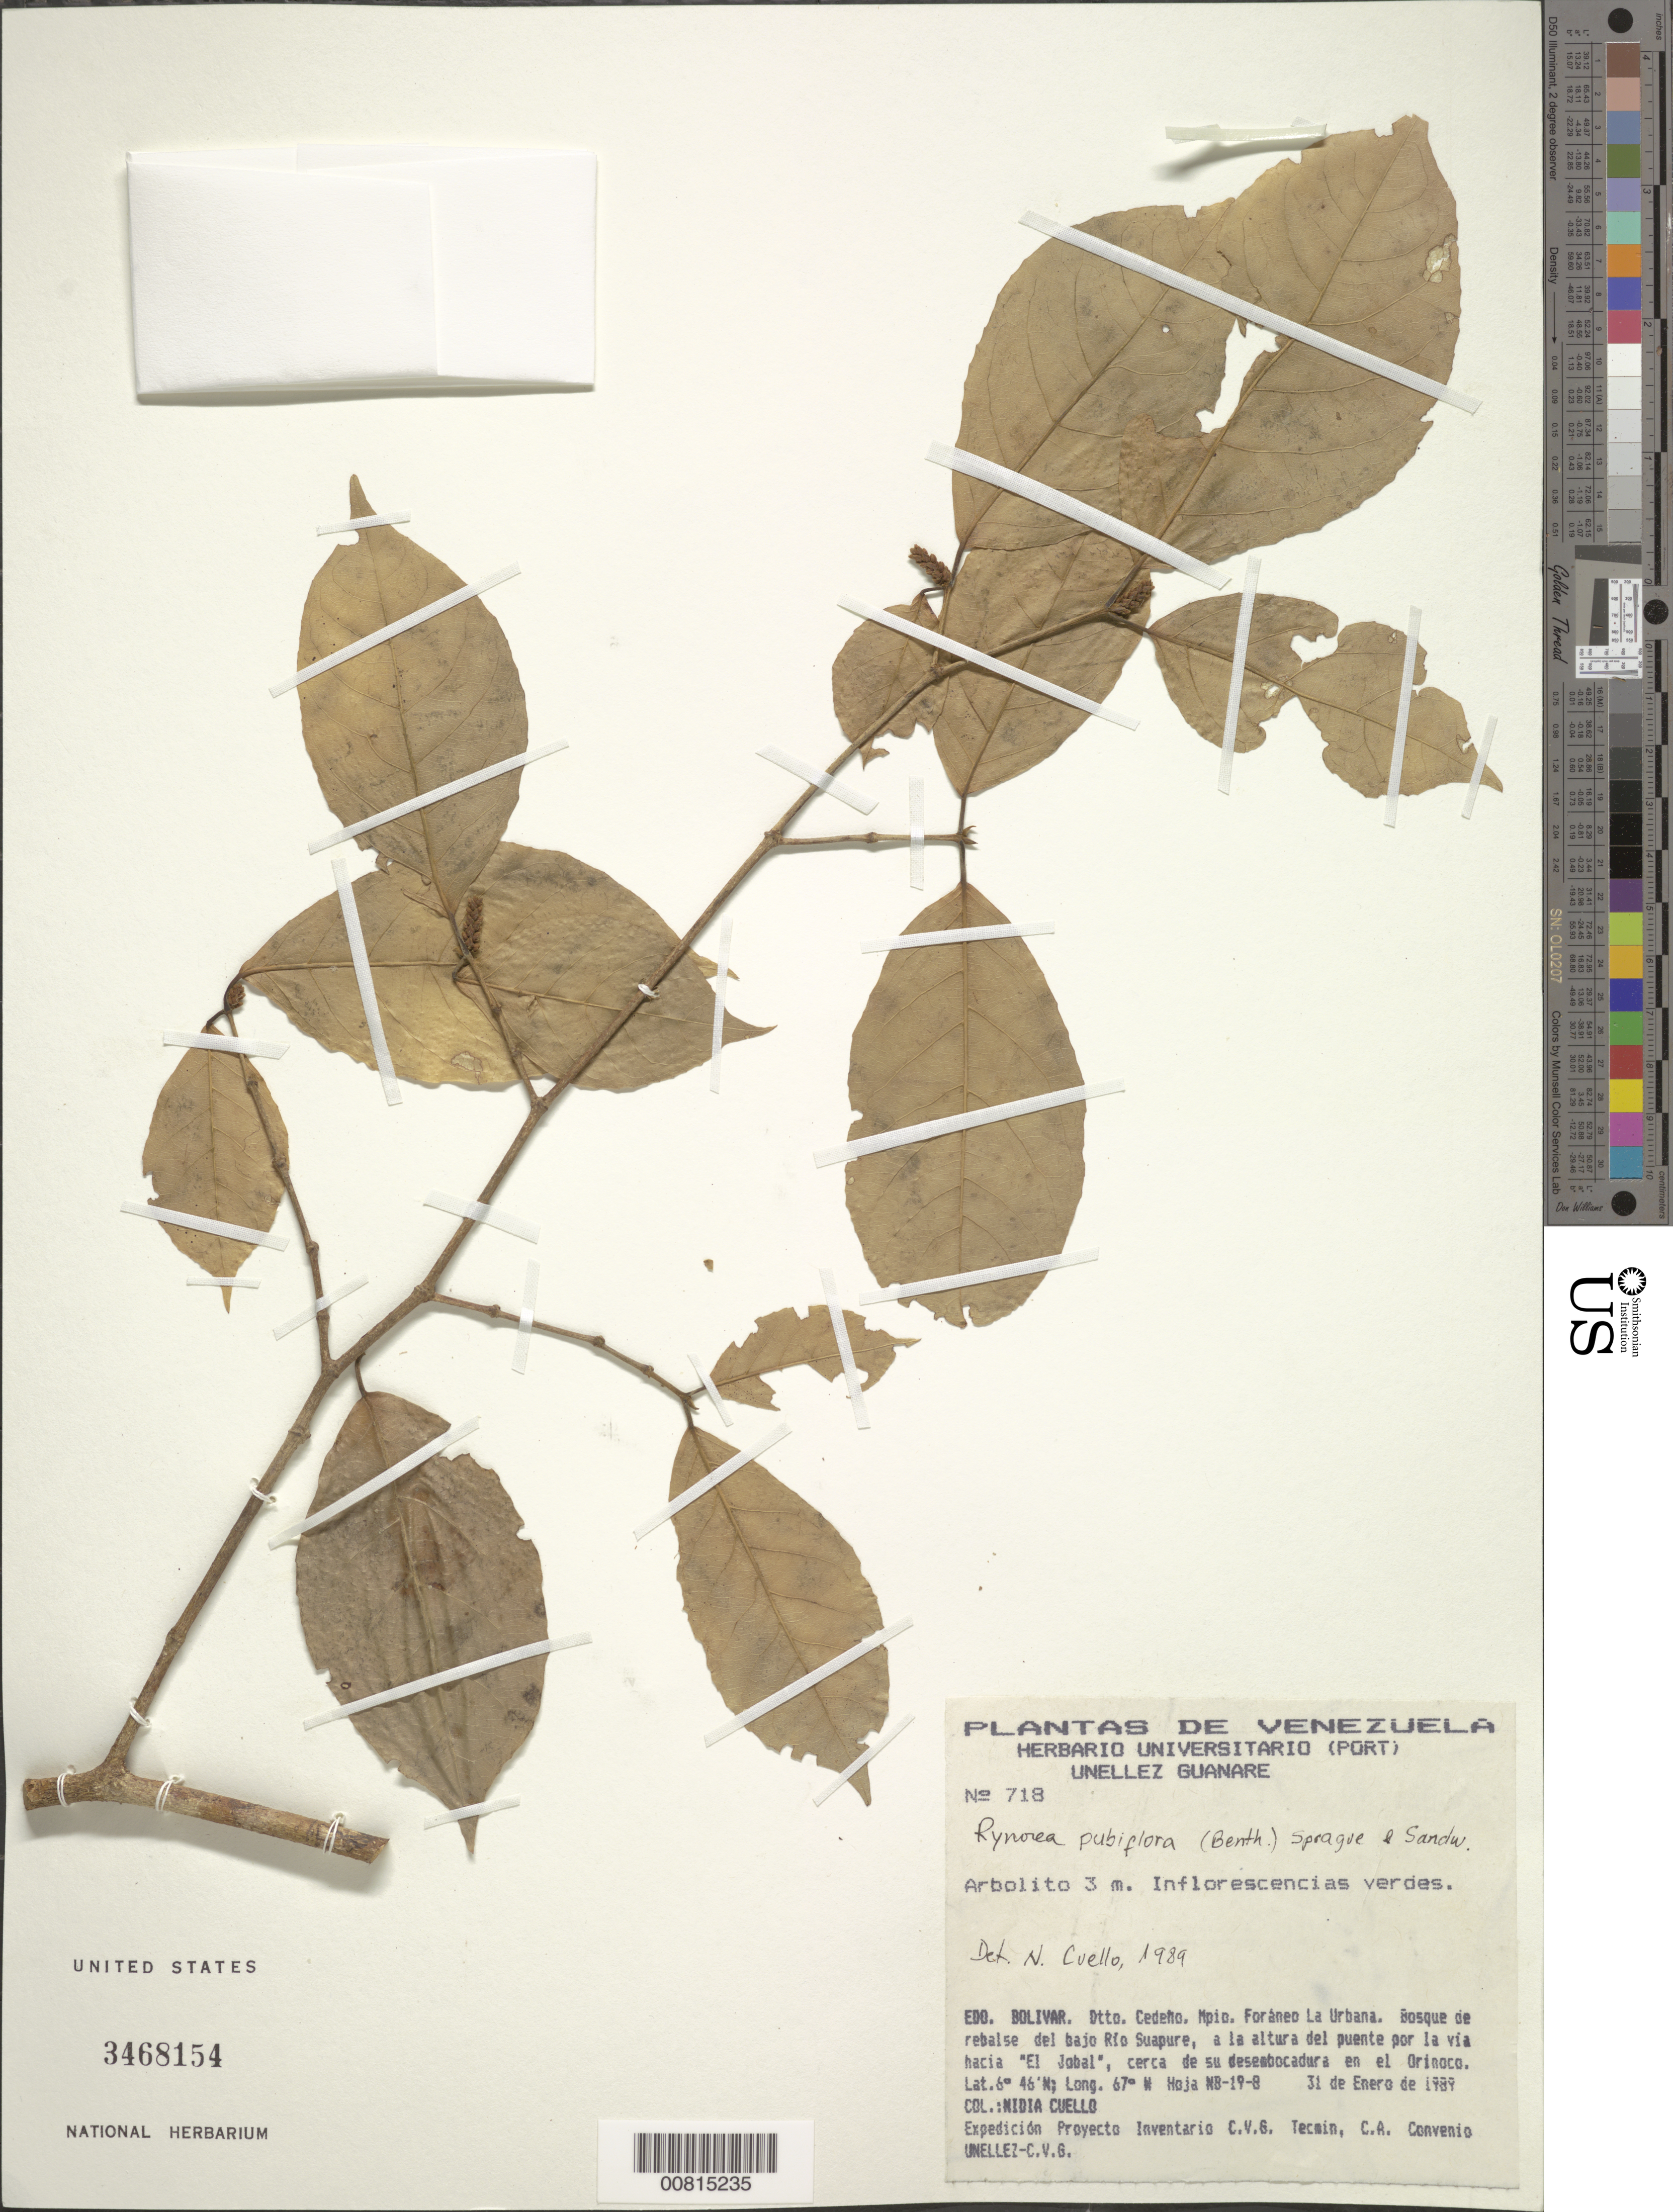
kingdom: Plantae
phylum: Tracheophyta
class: Magnoliopsida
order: Malpighiales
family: Violaceae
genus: Rinorea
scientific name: Rinorea pubiflora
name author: (Benth.) Sprague & Sandwith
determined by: Cuello, Nidia L.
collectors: N. L. Cuello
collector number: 718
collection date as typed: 31-Jan-89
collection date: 1989-01-31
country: Venezuela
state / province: Bolívar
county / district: Cedeño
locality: Mun. Foráneo La Urbana, Río Suapure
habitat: Bosque de rebalse del rio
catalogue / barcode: US 3468154